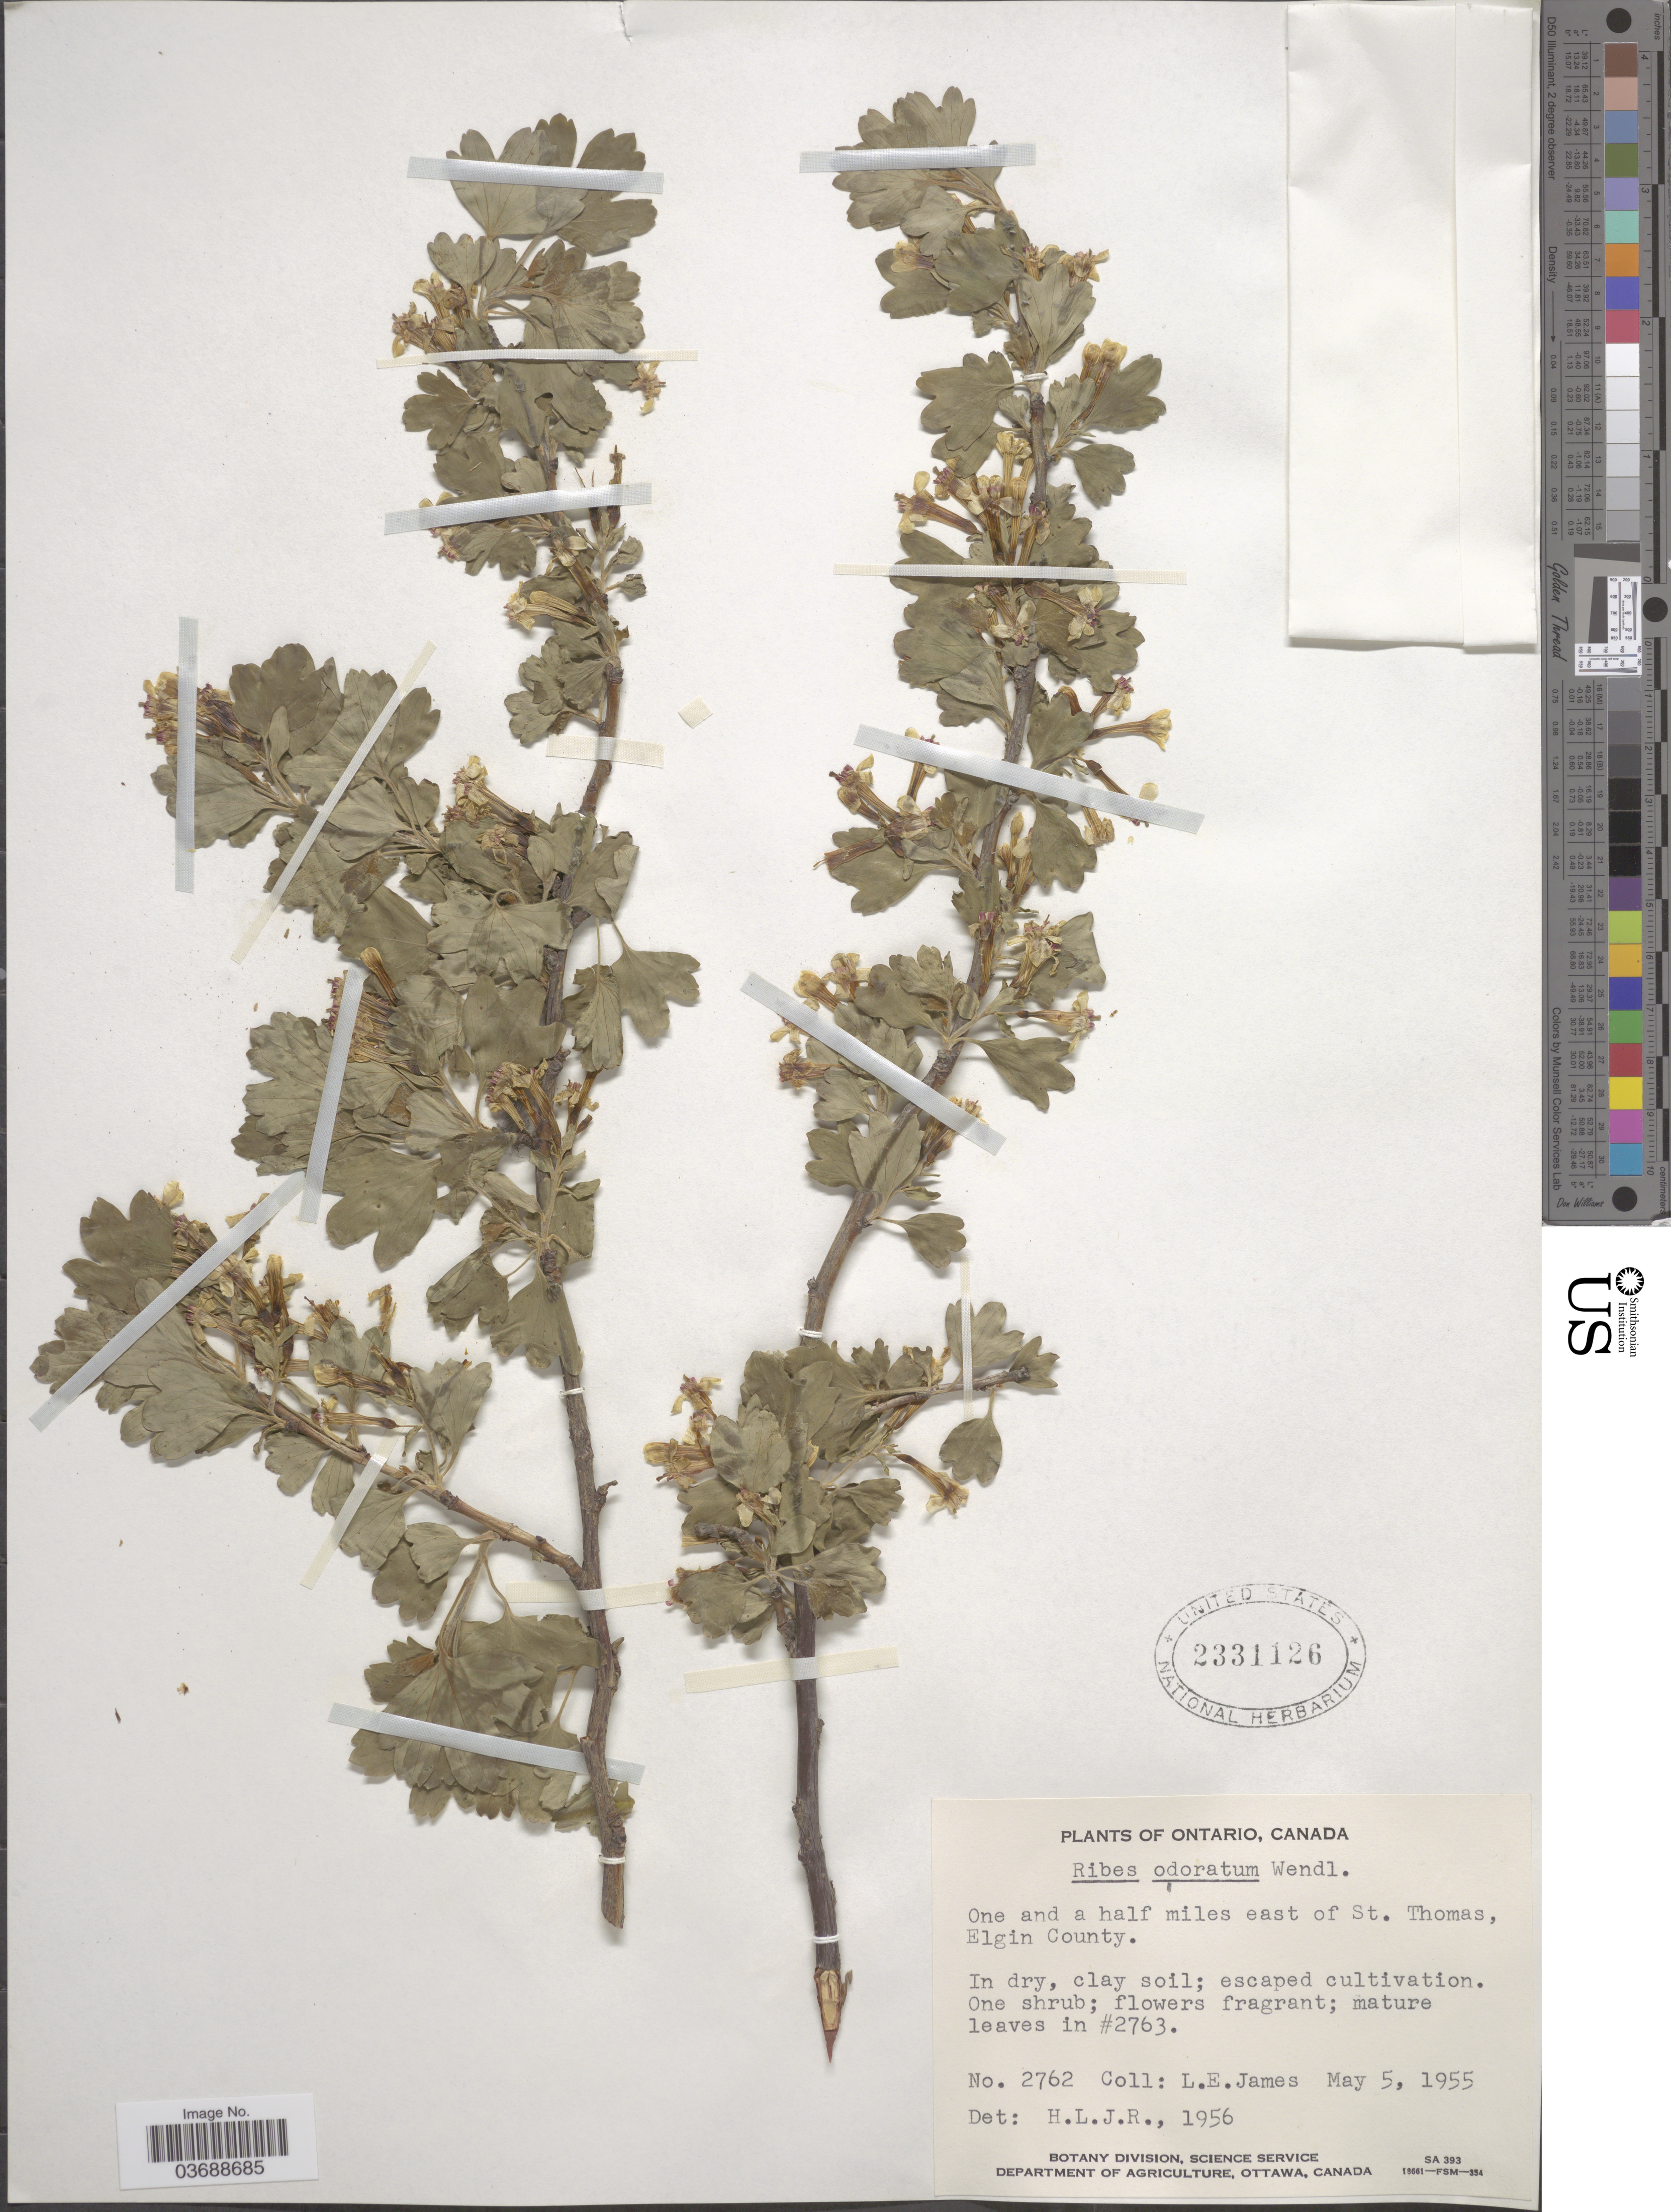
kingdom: Plantae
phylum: Tracheophyta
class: Magnoliopsida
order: Saxifragales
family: Grossulariaceae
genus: Ribes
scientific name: Ribes odoratum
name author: H.L. Wendl.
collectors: L. E. James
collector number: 2762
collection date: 1955-05-05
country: Canada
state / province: Ontario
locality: One and a half miles east of St. Thomas, Elgin County.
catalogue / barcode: US 2331126